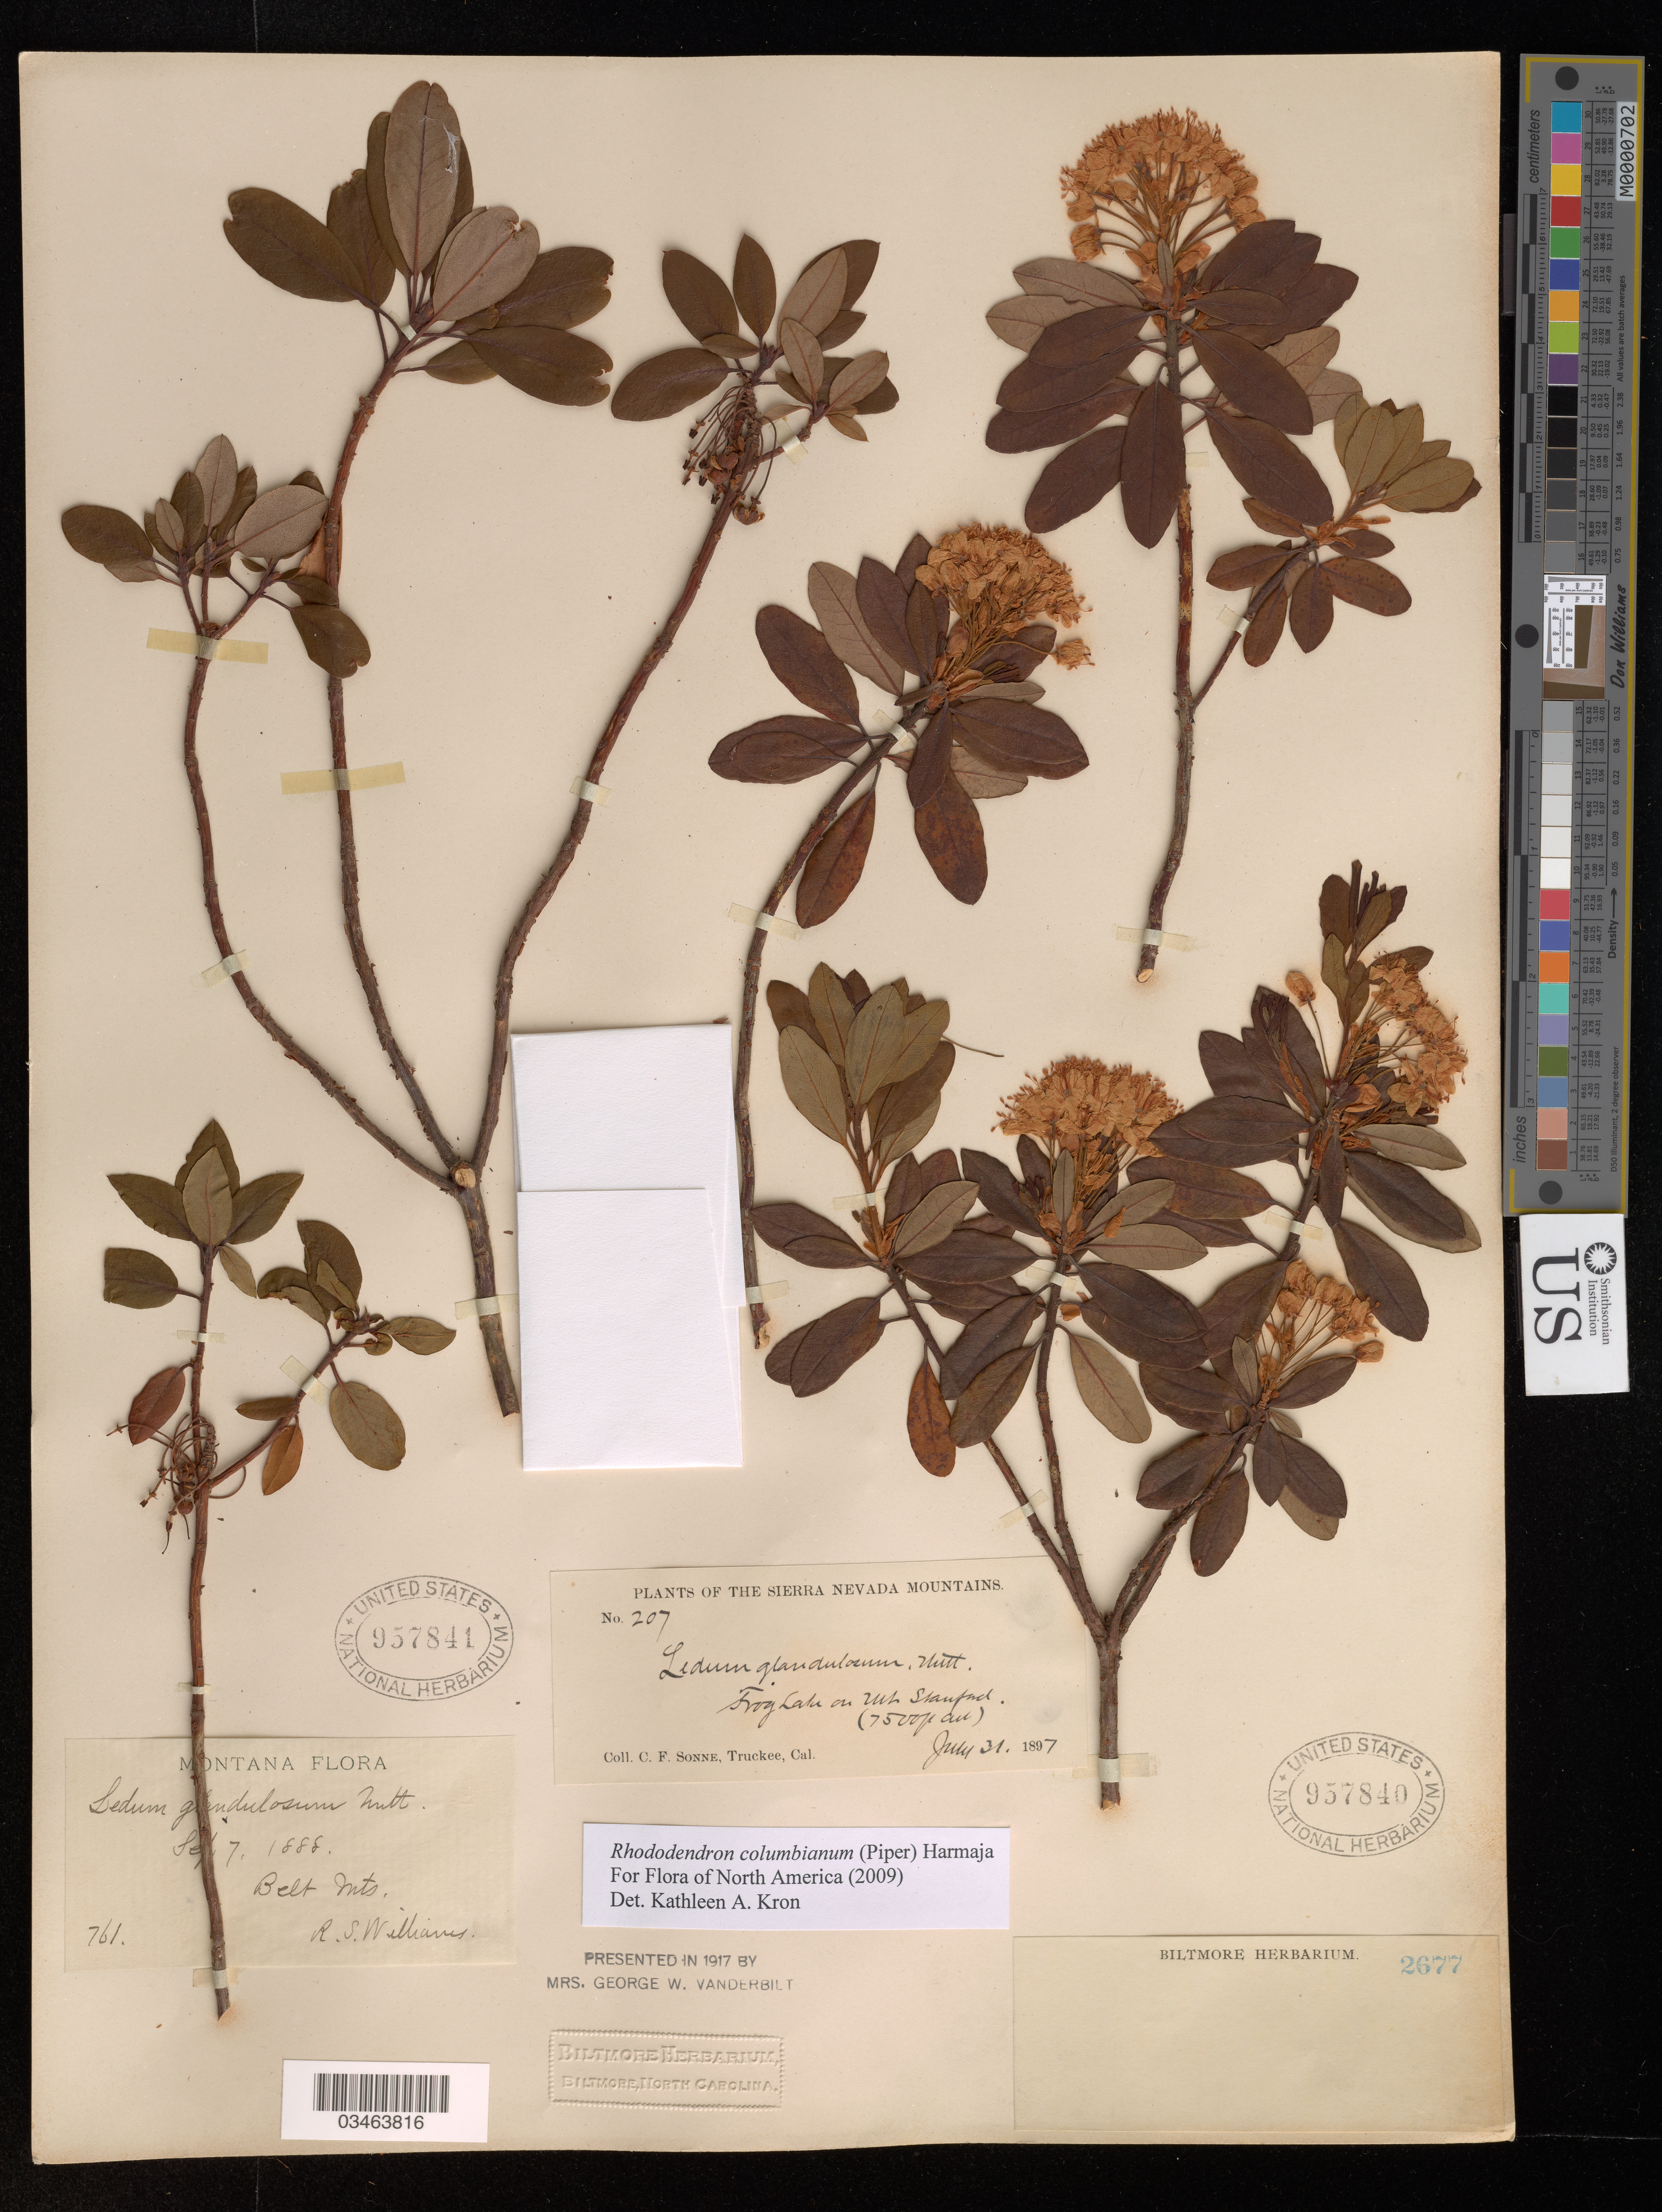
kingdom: Plantae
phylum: Tracheophyta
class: Magnoliopsida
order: Ericales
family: Ericaceae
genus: Rhododendron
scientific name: Rhododendron columbianum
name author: (Piper) Harmaja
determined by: Kron, K. A.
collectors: R. S. Williams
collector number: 761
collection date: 1888-09-07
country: United States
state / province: Montana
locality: Belt Mts.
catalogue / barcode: US 957841-2